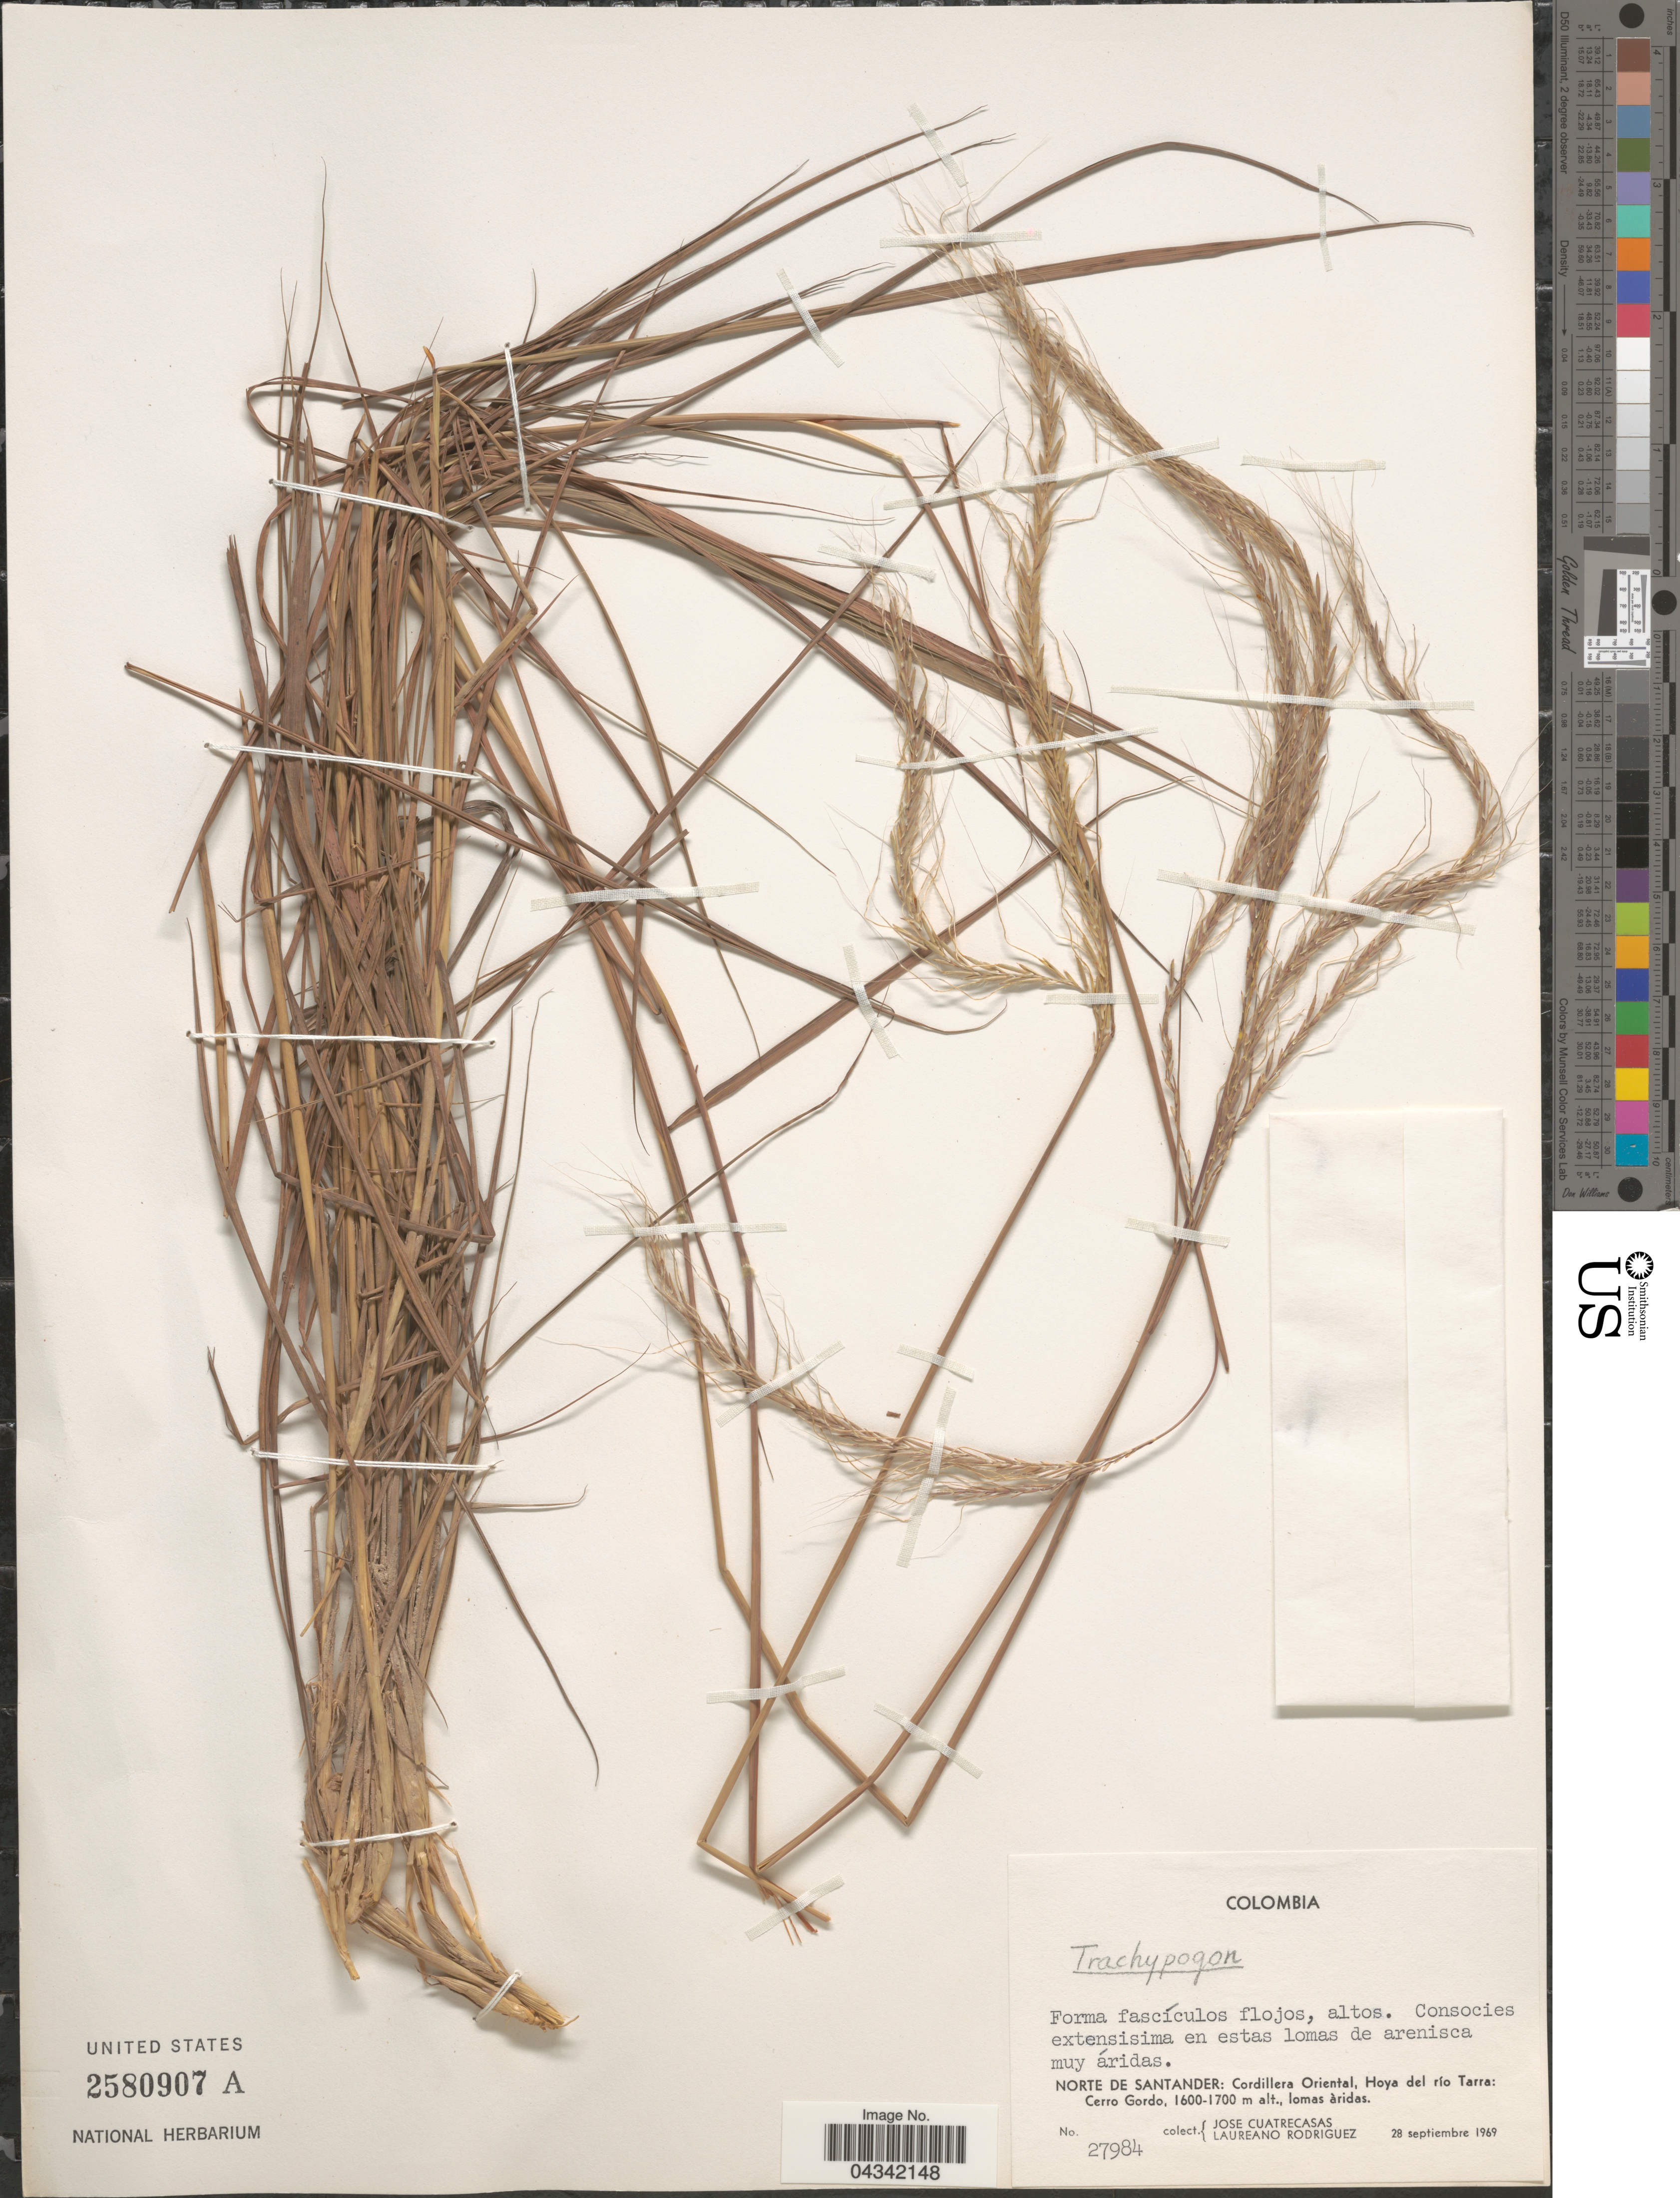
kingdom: Plantae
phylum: Tracheophyta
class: Liliopsida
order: Poales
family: Poaceae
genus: Trachypogon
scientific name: Trachypogon sp.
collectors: J. Cuatrecasas & L. Rodriguez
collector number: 27984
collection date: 1969-09-28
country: Colombia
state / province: Norte de Santander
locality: Cordillera Oriental, Hoya del río Tarra: Cerro Gordo.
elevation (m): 1600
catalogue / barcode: US 2580907A